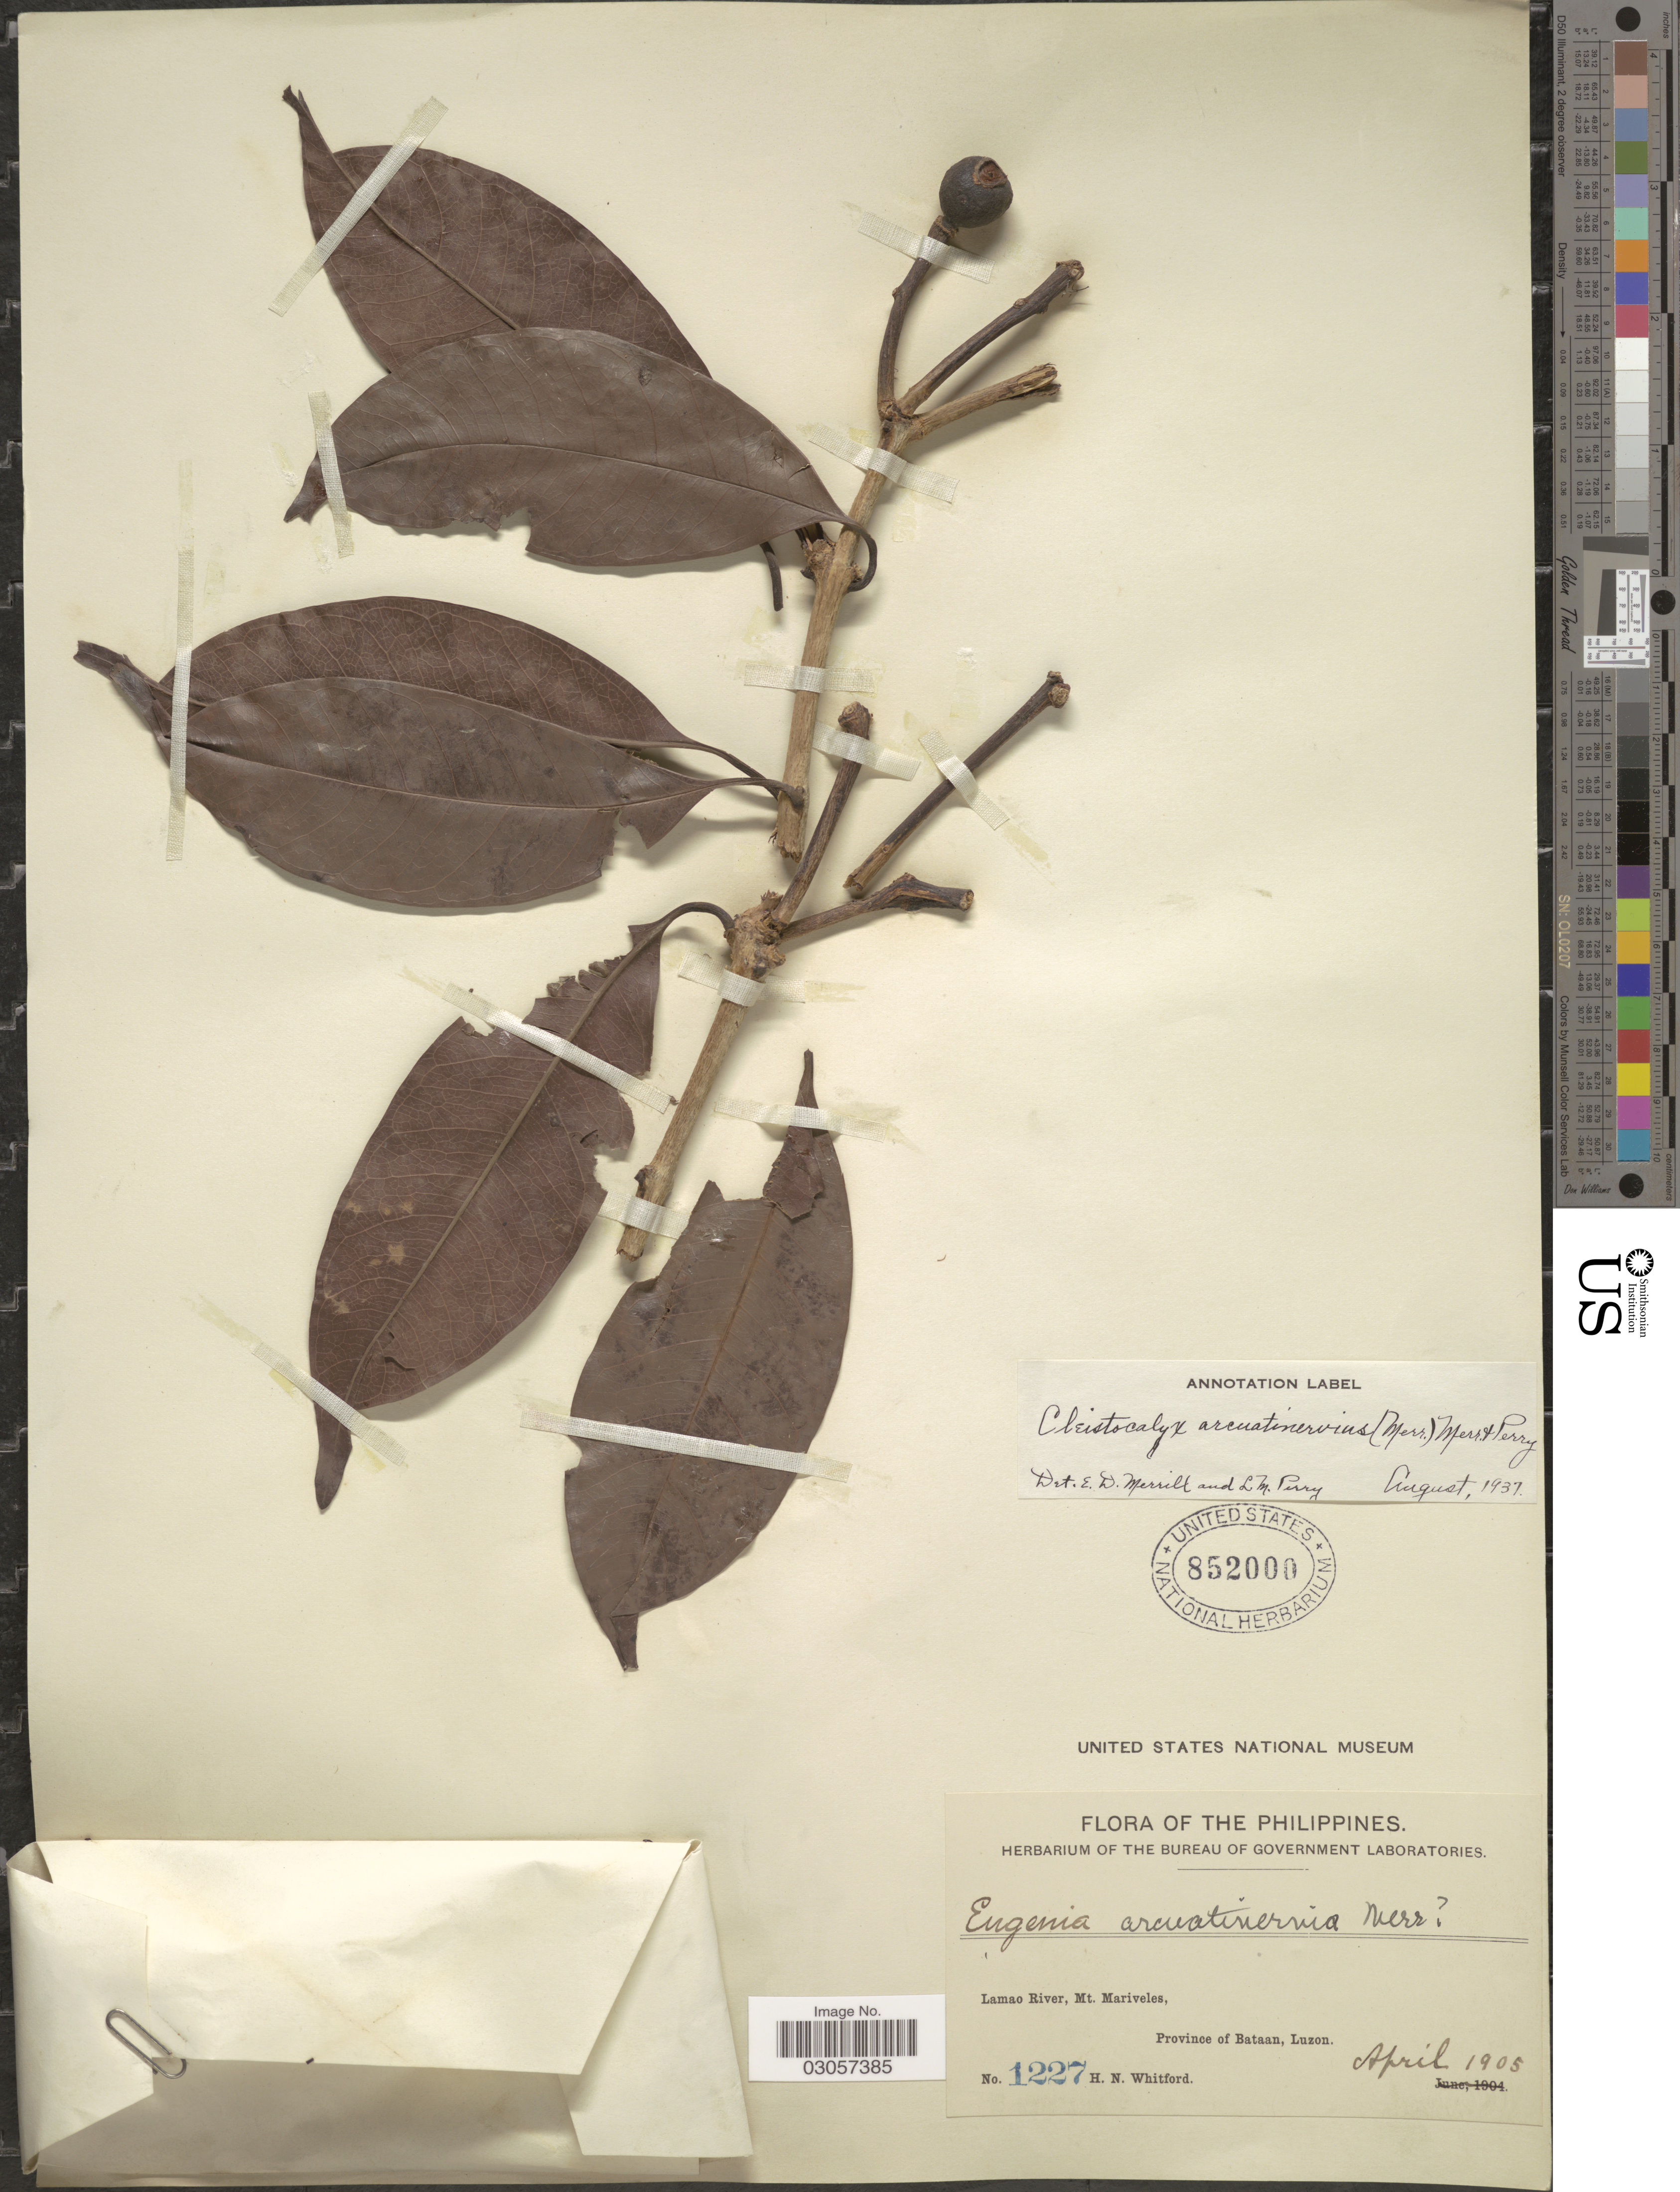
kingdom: Plantae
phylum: Tracheophyta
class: Magnoliopsida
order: Myrtales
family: Myrtaceae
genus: Syzygium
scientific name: Syzygium arcuatinervium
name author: (Merr.) Craven & Biffin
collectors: H. N. Whitford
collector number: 1227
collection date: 1905-04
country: Philippines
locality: Lamao River, Mt. Mariveles, Province of Bataan, Luzon.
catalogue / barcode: US 852000